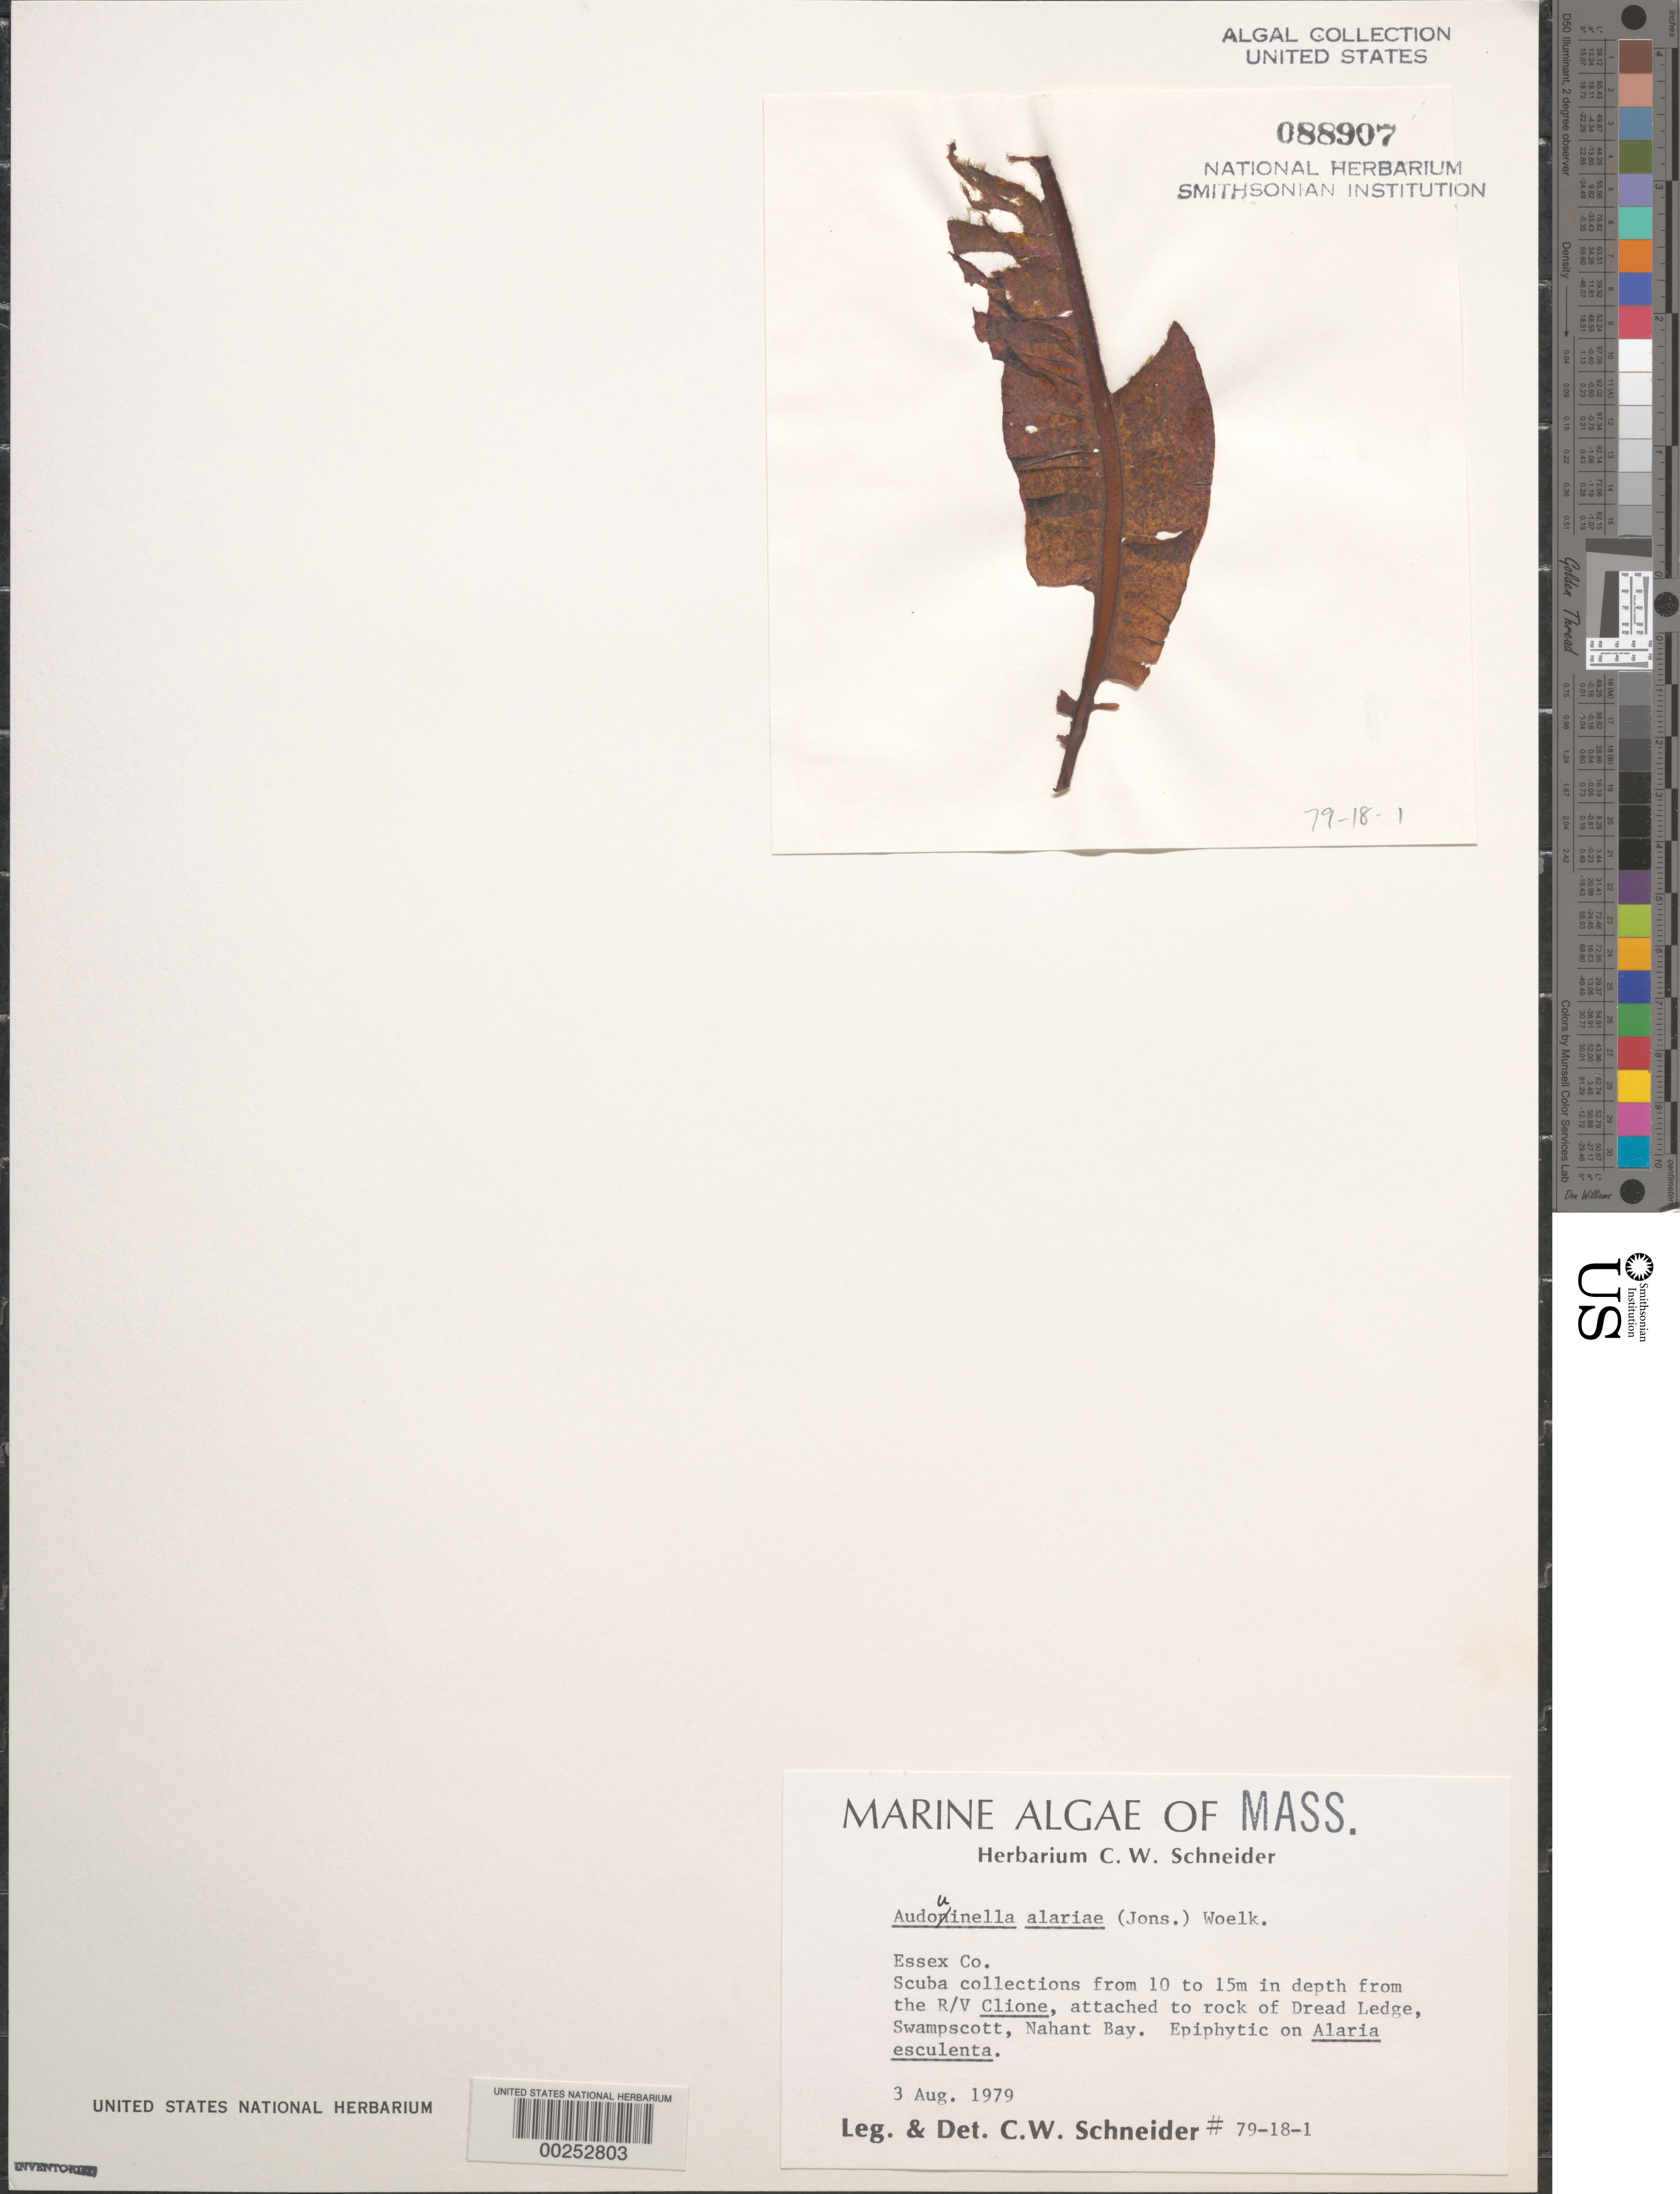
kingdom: Plantae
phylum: Rhodophyta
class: Florideophyceae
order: Acrochaetiales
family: Acrochaetiaceae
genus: Acrochaetium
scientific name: Acrochaetium alariae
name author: (Jonss.) Bornet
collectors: C. W. Schneider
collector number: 79-18-1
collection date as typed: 03 Aug 1979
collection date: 1979-08-03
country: United States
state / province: Massachusetts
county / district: Essex County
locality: Dread Ledge, Swampscott, Nahant Bay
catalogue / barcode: US 88907